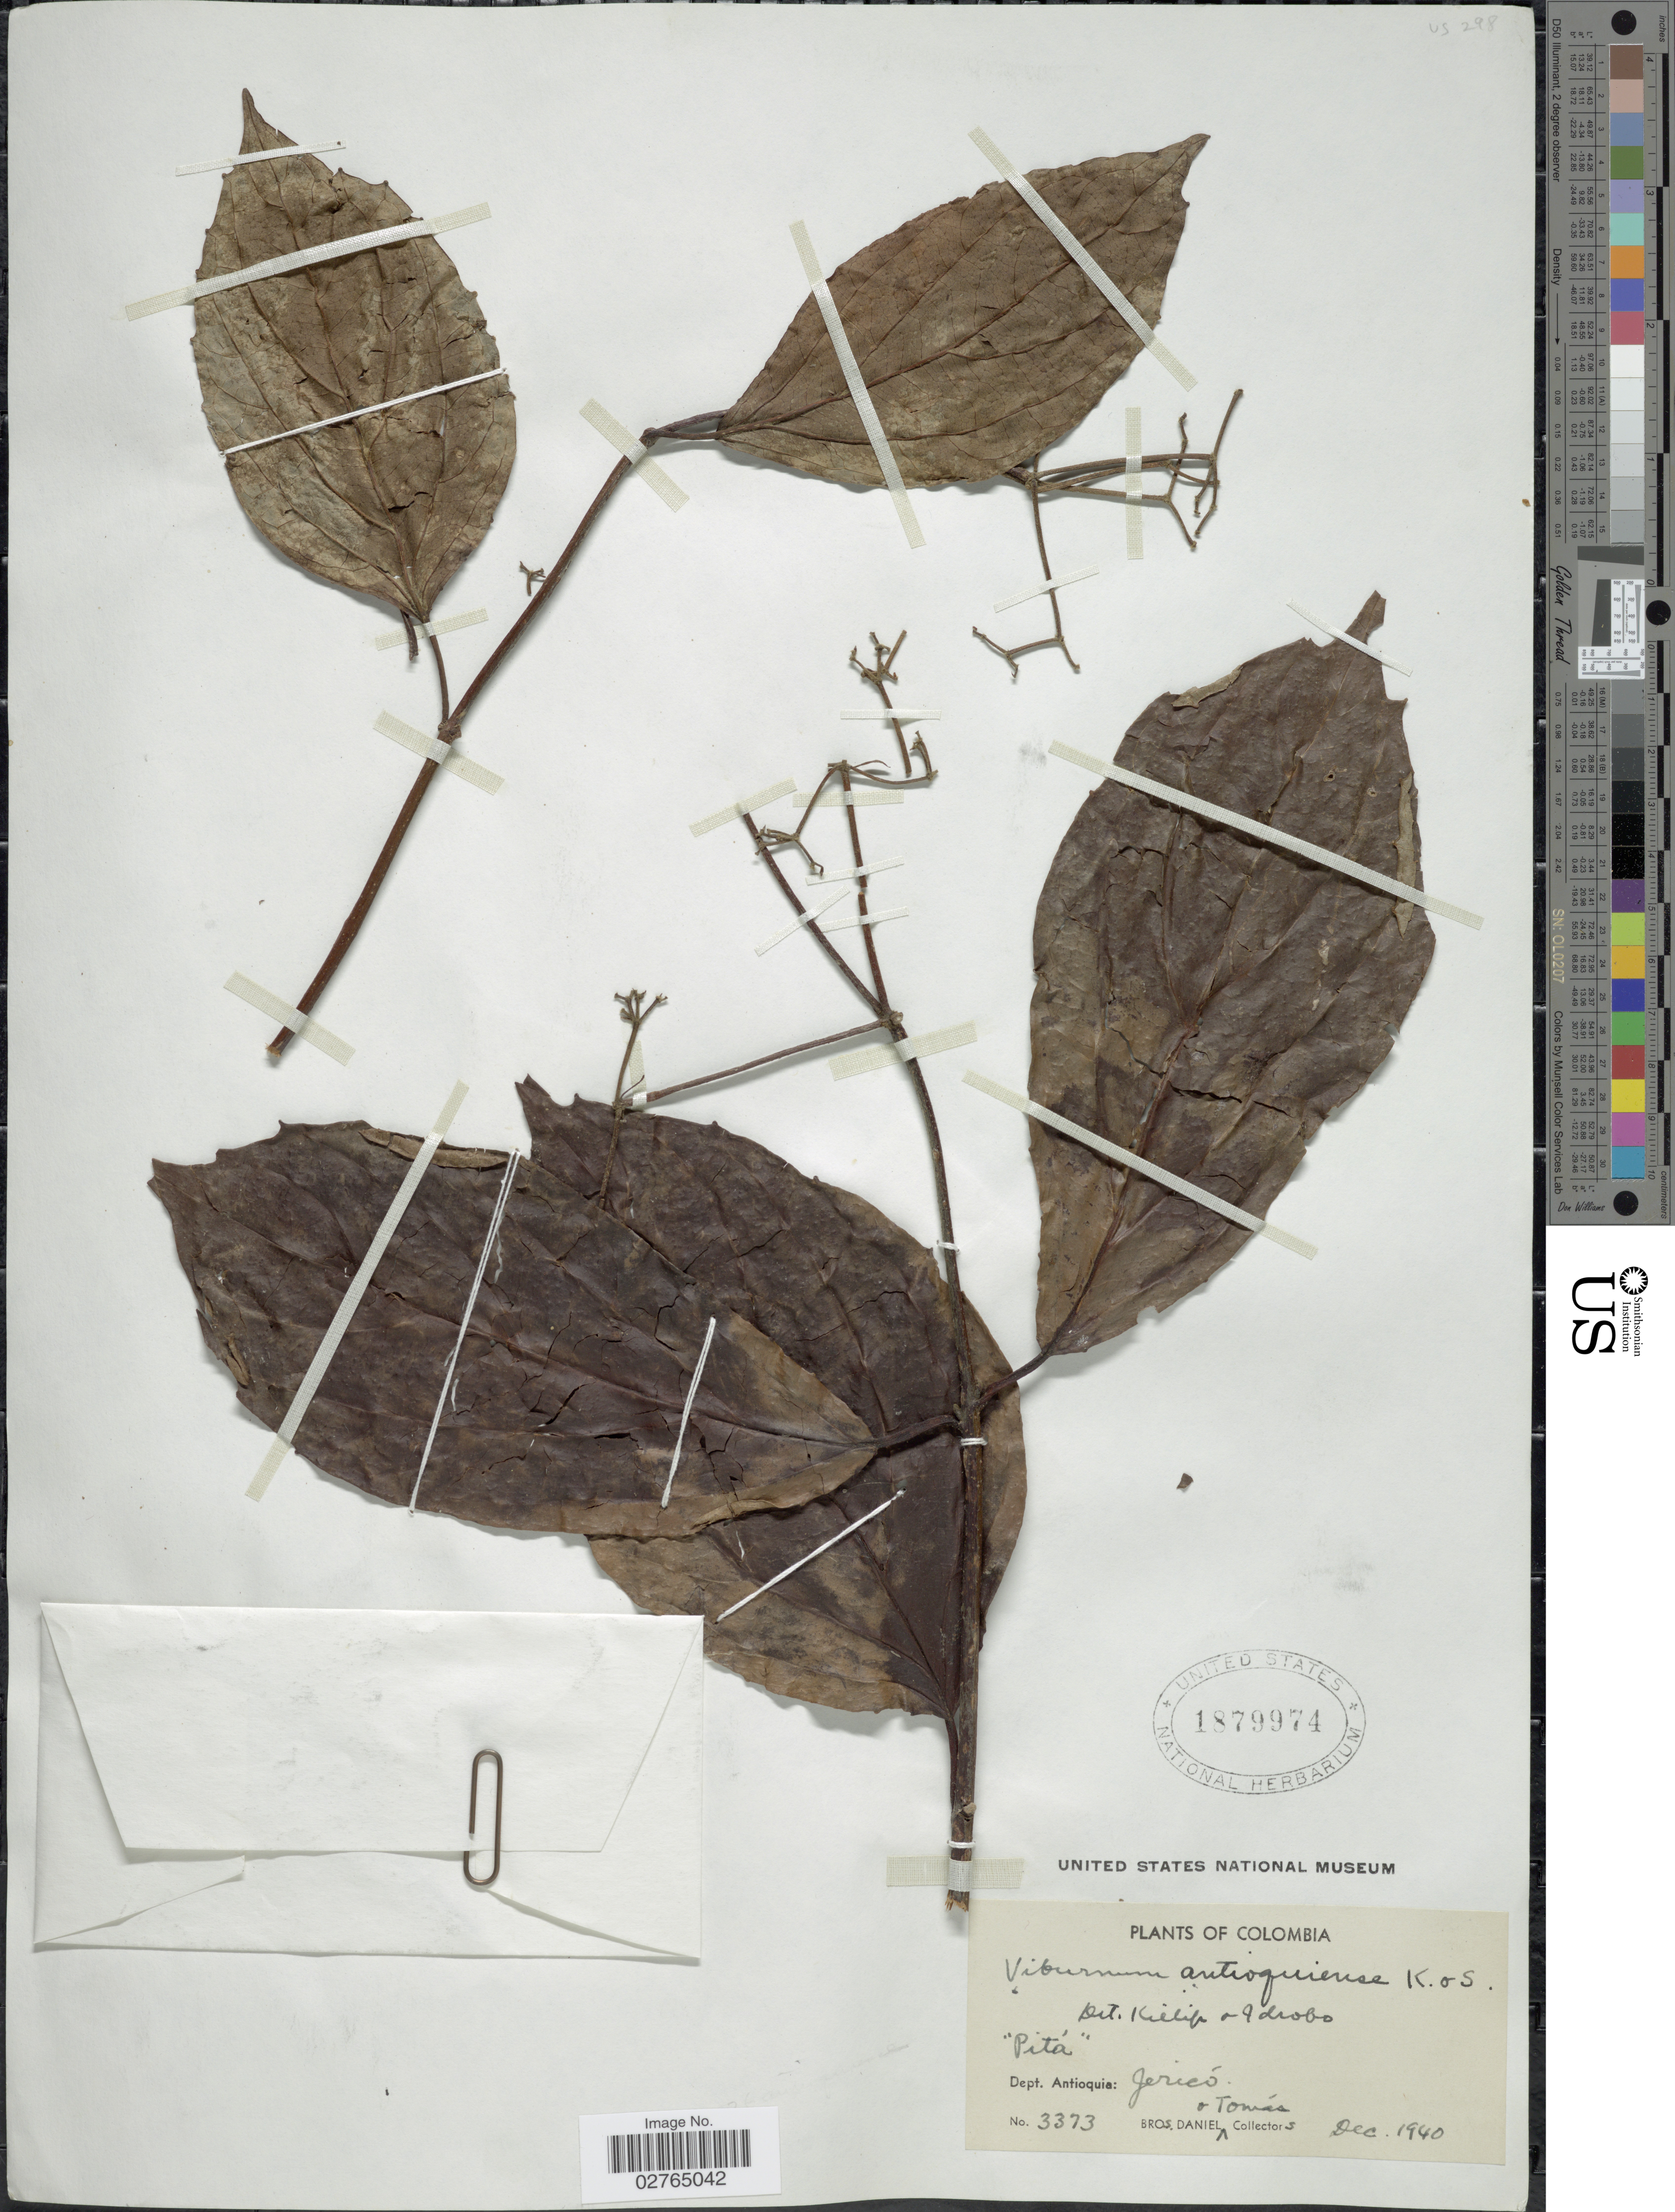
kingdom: Plantae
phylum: Tracheophyta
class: Magnoliopsida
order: Dipsacales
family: Viburnaceae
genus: Viburnum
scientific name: Viburnum antioquiense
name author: Killip & A.C. Sm.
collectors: Bro. Daniel & B. Tomas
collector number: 3373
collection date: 1940-12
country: Colombia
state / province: Antioquia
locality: Dept. Antioquia: Jericó.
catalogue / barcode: US 1879974